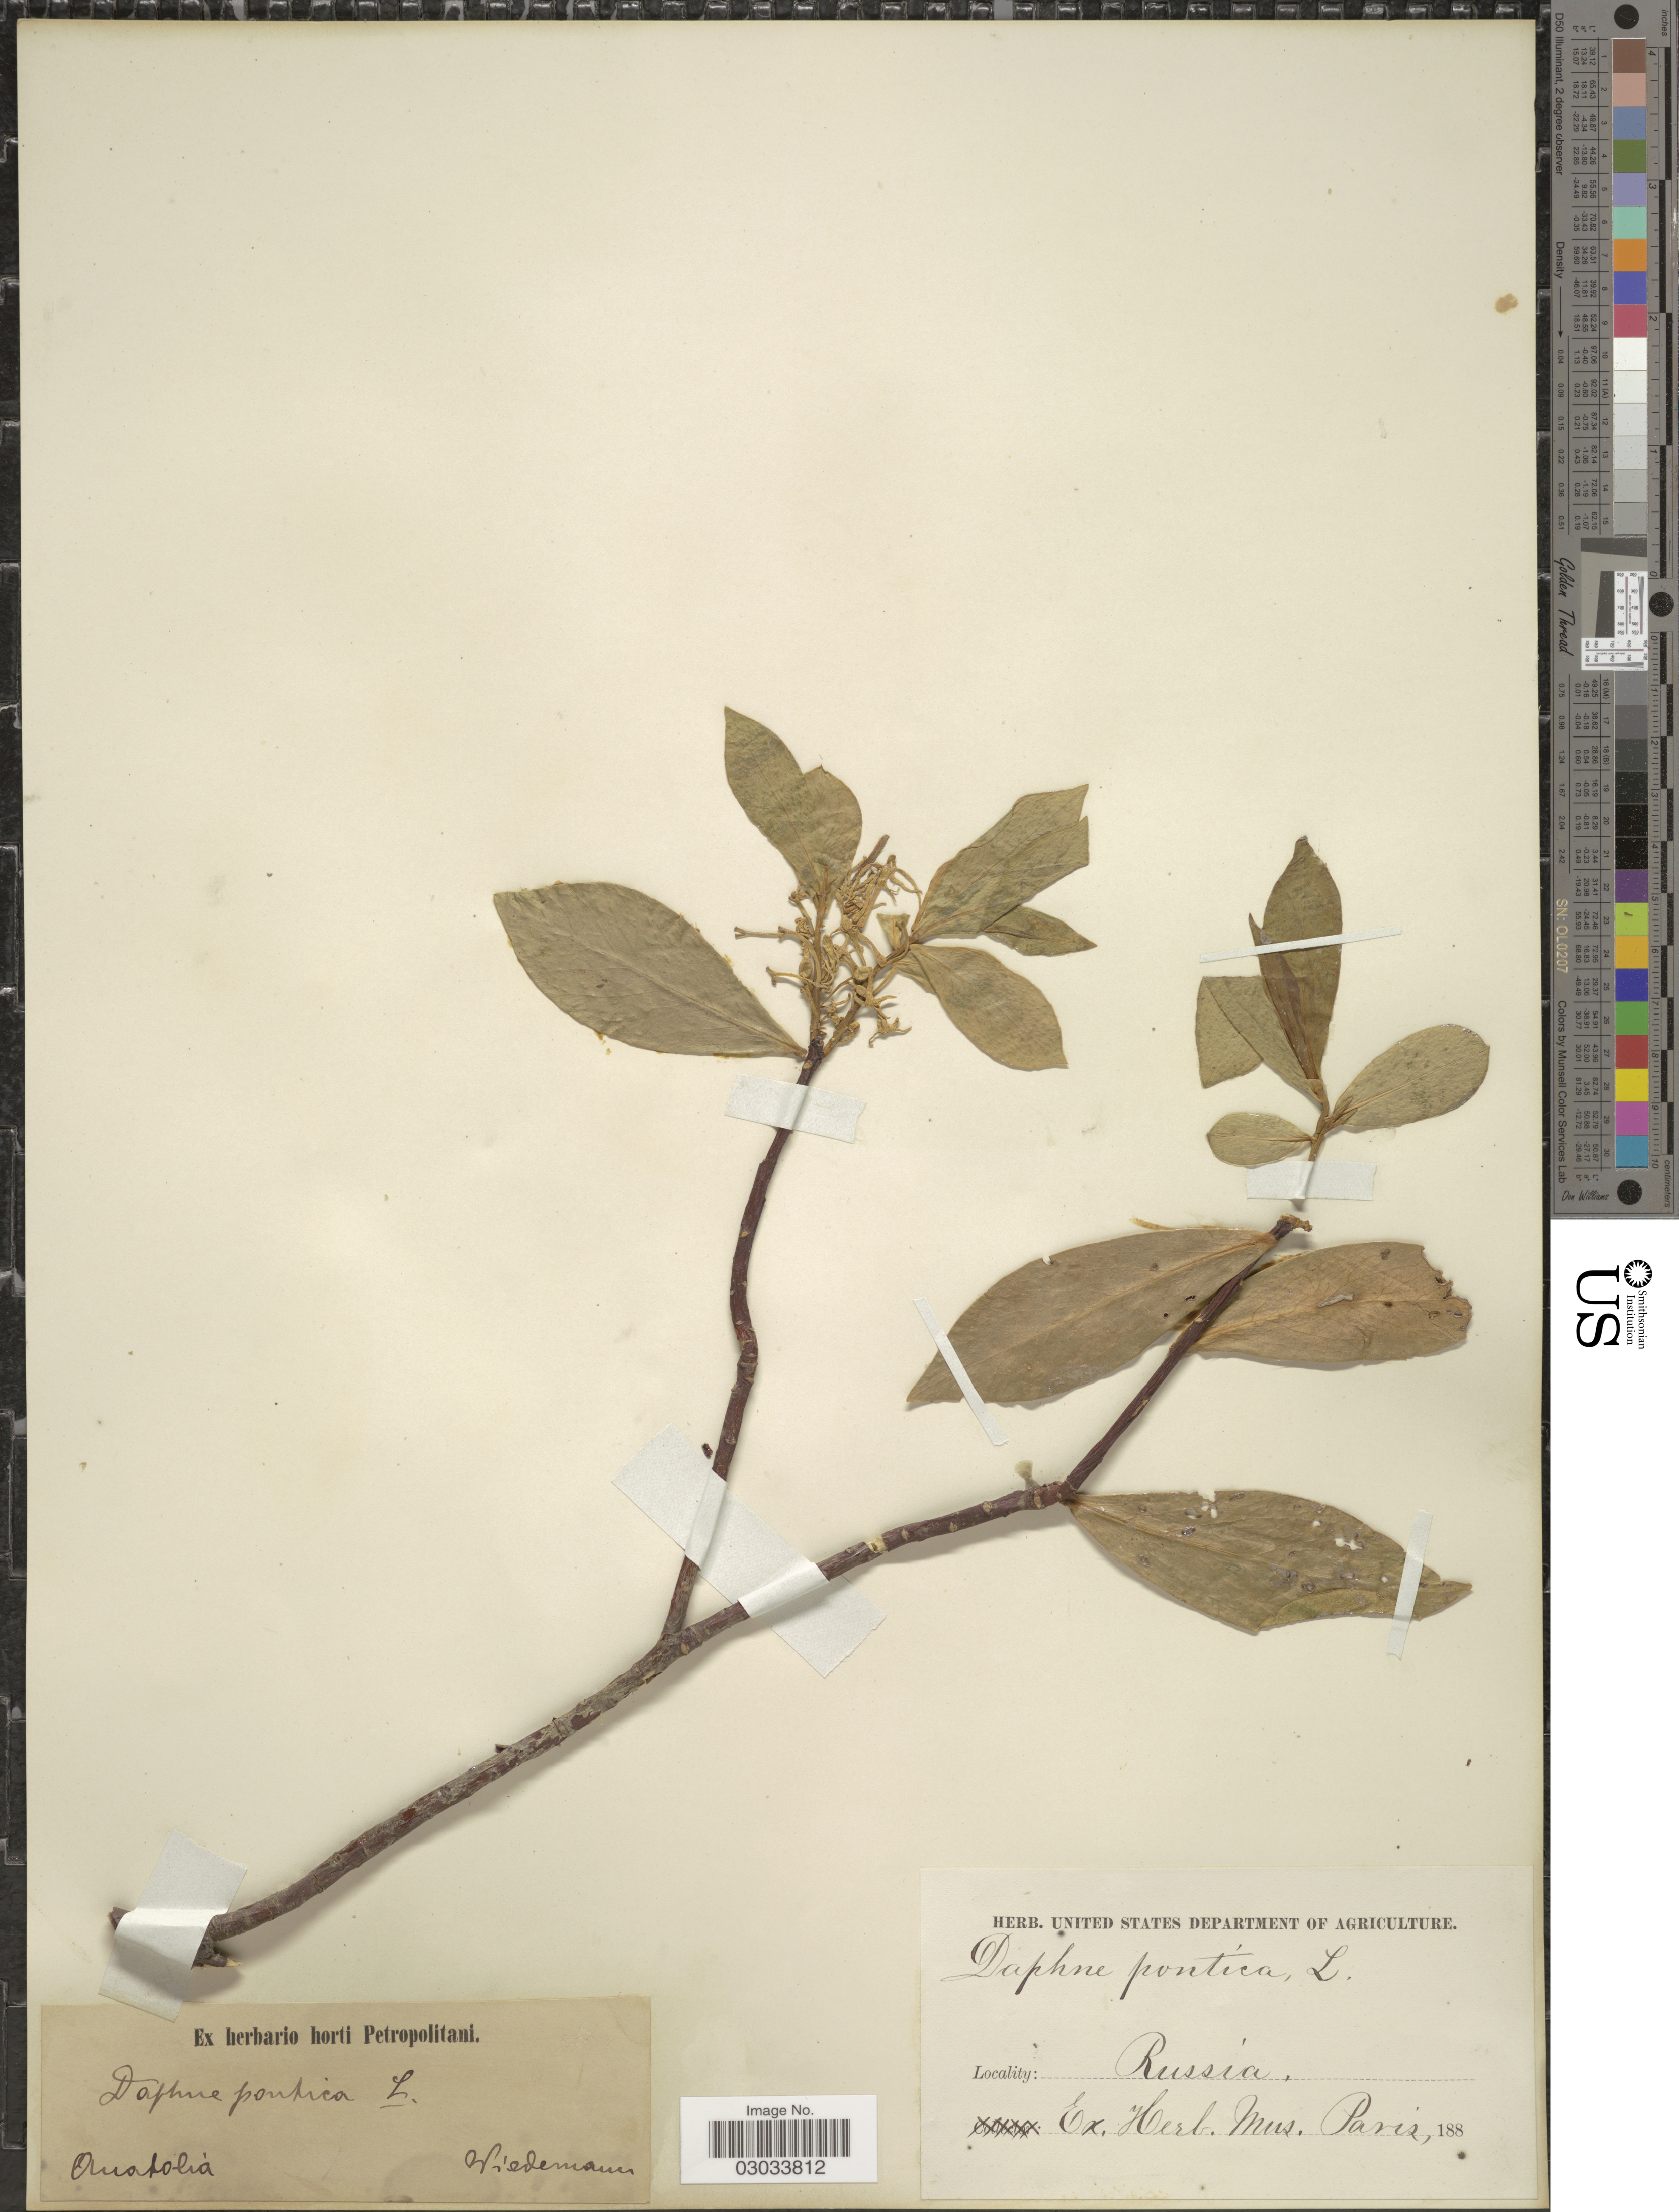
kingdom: Plantae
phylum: Tracheophyta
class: Magnoliopsida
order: Malvales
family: Thymelaeaceae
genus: Daphne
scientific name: Daphne pontica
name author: L.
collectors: Wiedemann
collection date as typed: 188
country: Turkey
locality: Anatolia.